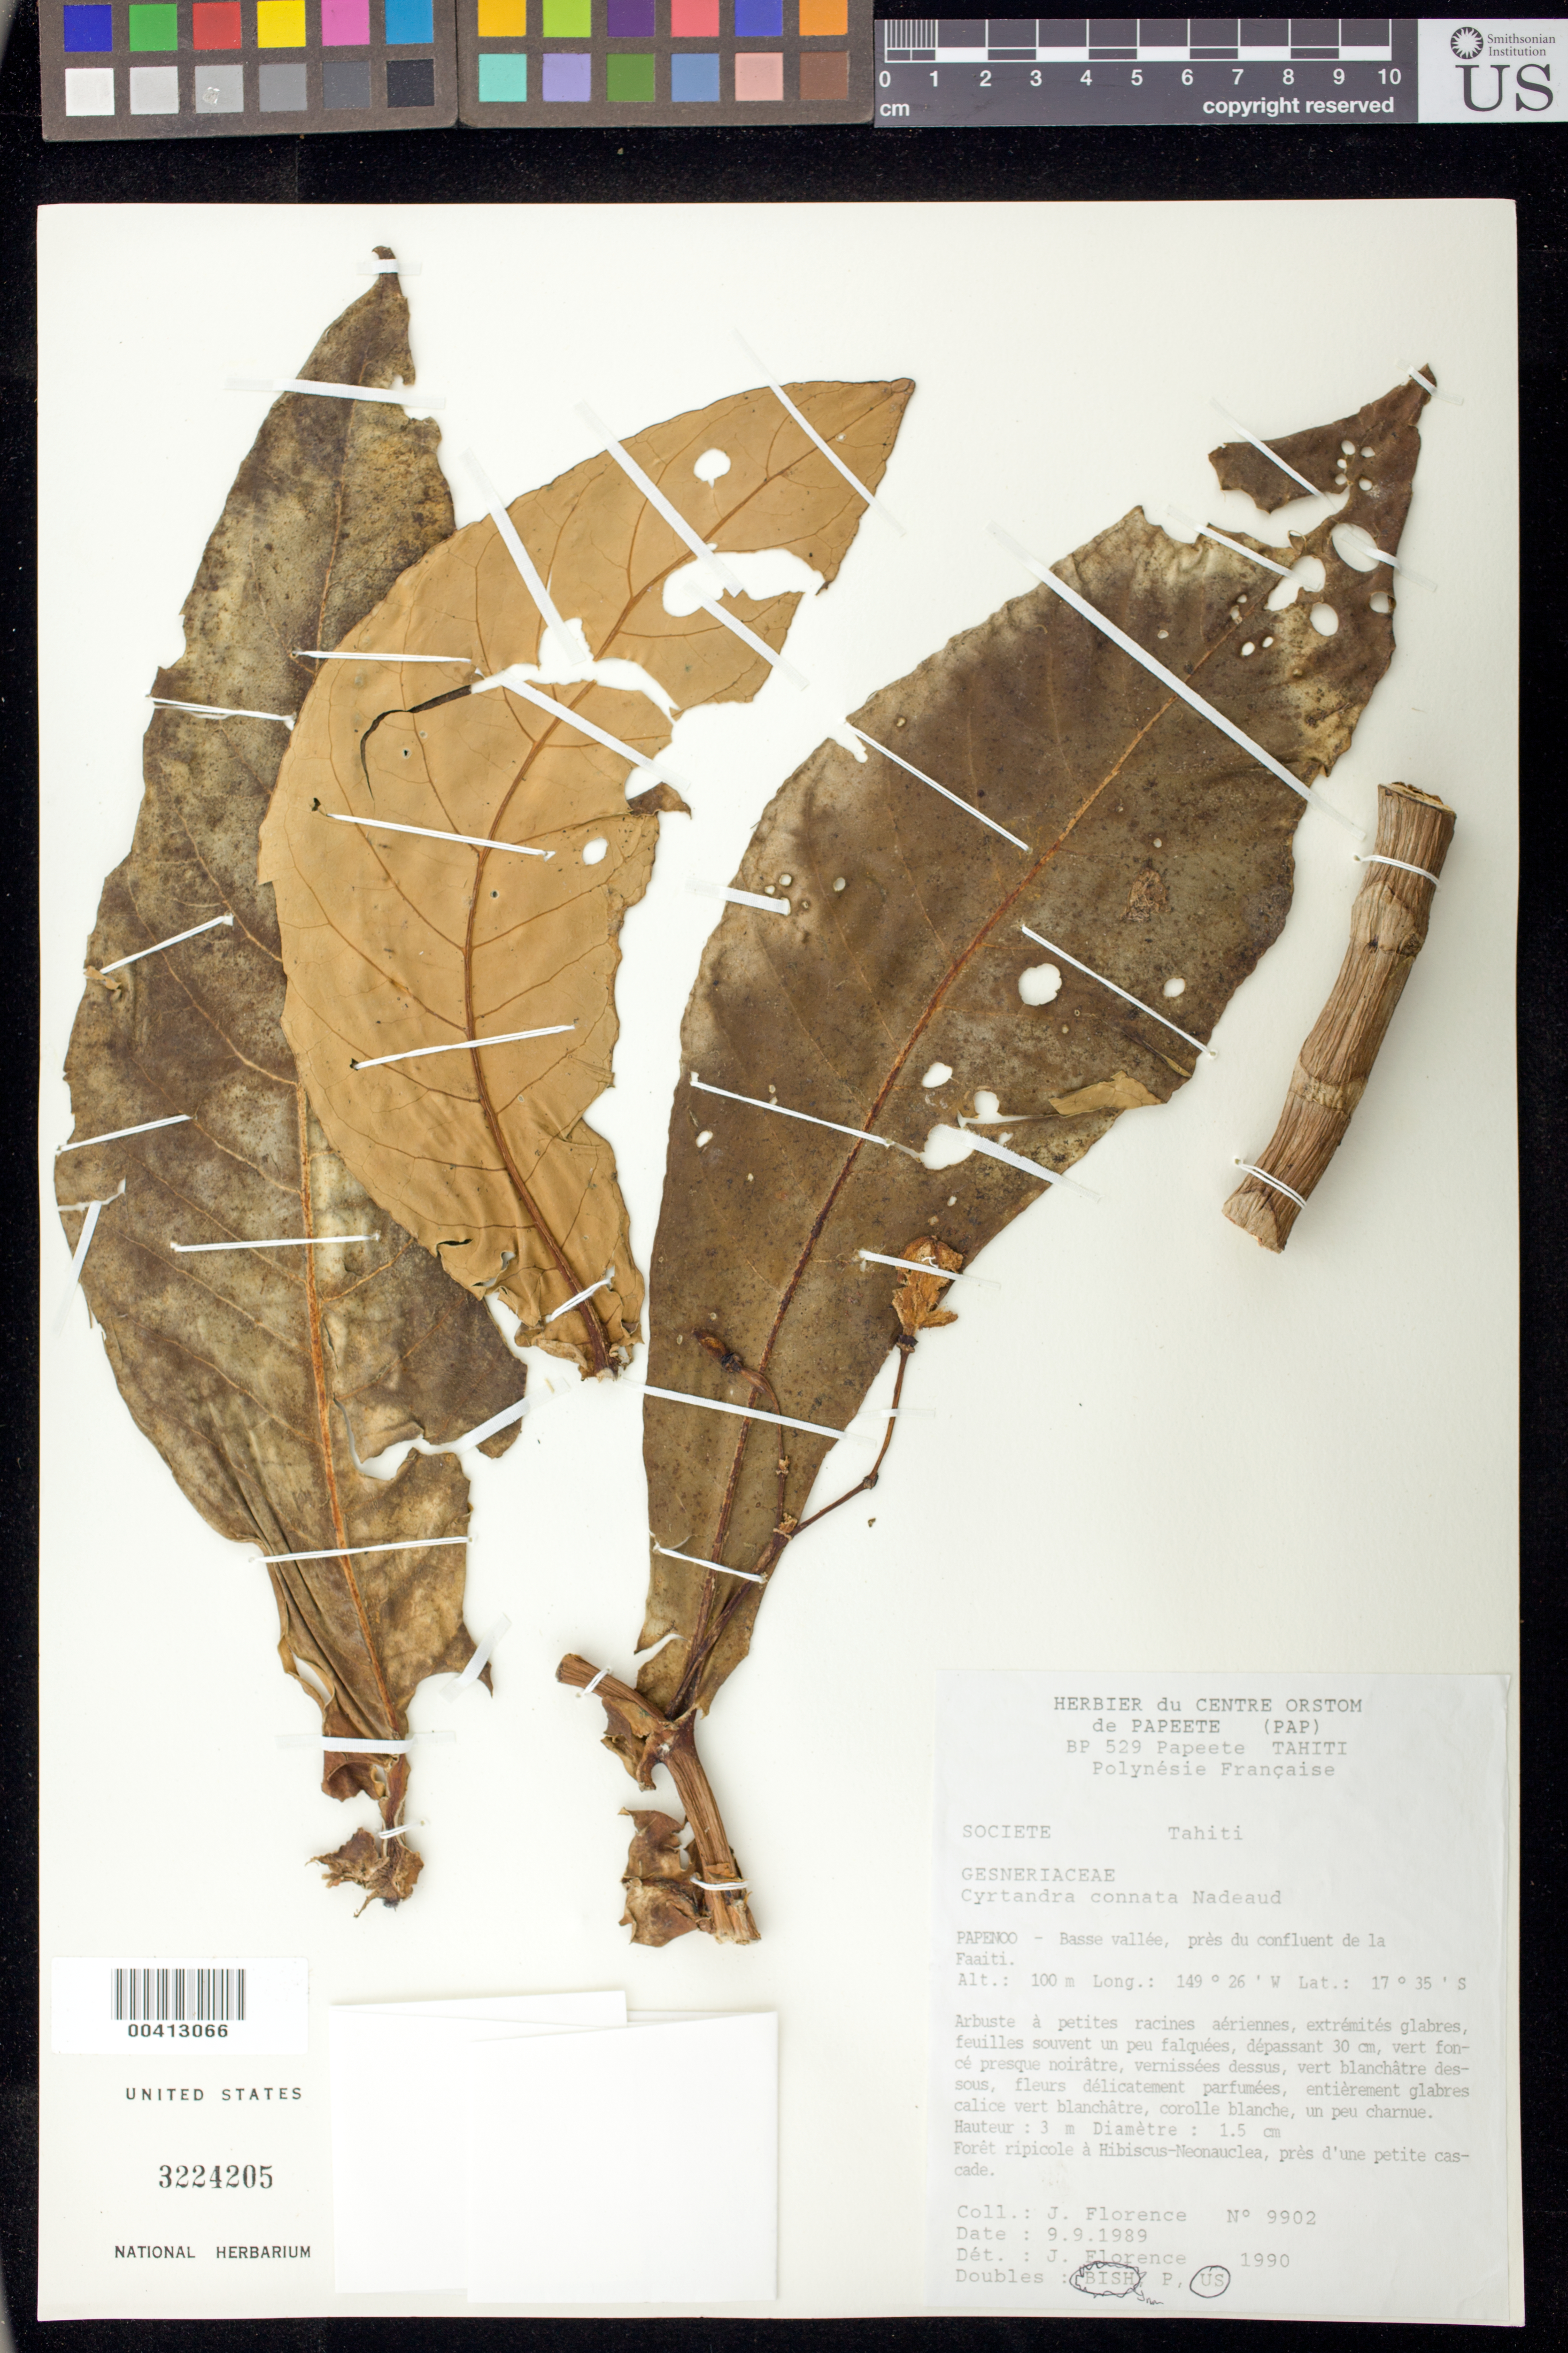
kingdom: Plantae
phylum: Tracheophyta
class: Magnoliopsida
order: Lamiales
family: Gesneriaceae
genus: Cyrtandra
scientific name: Cyrtandra connata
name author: Nadeaud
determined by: Florence, J.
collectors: J. Florence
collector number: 9902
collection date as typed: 09 Sep 1989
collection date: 1989-09-09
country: French Polynesia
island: Tahiti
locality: Tiarei-moyenne onoheha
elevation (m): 100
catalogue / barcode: US 3224205